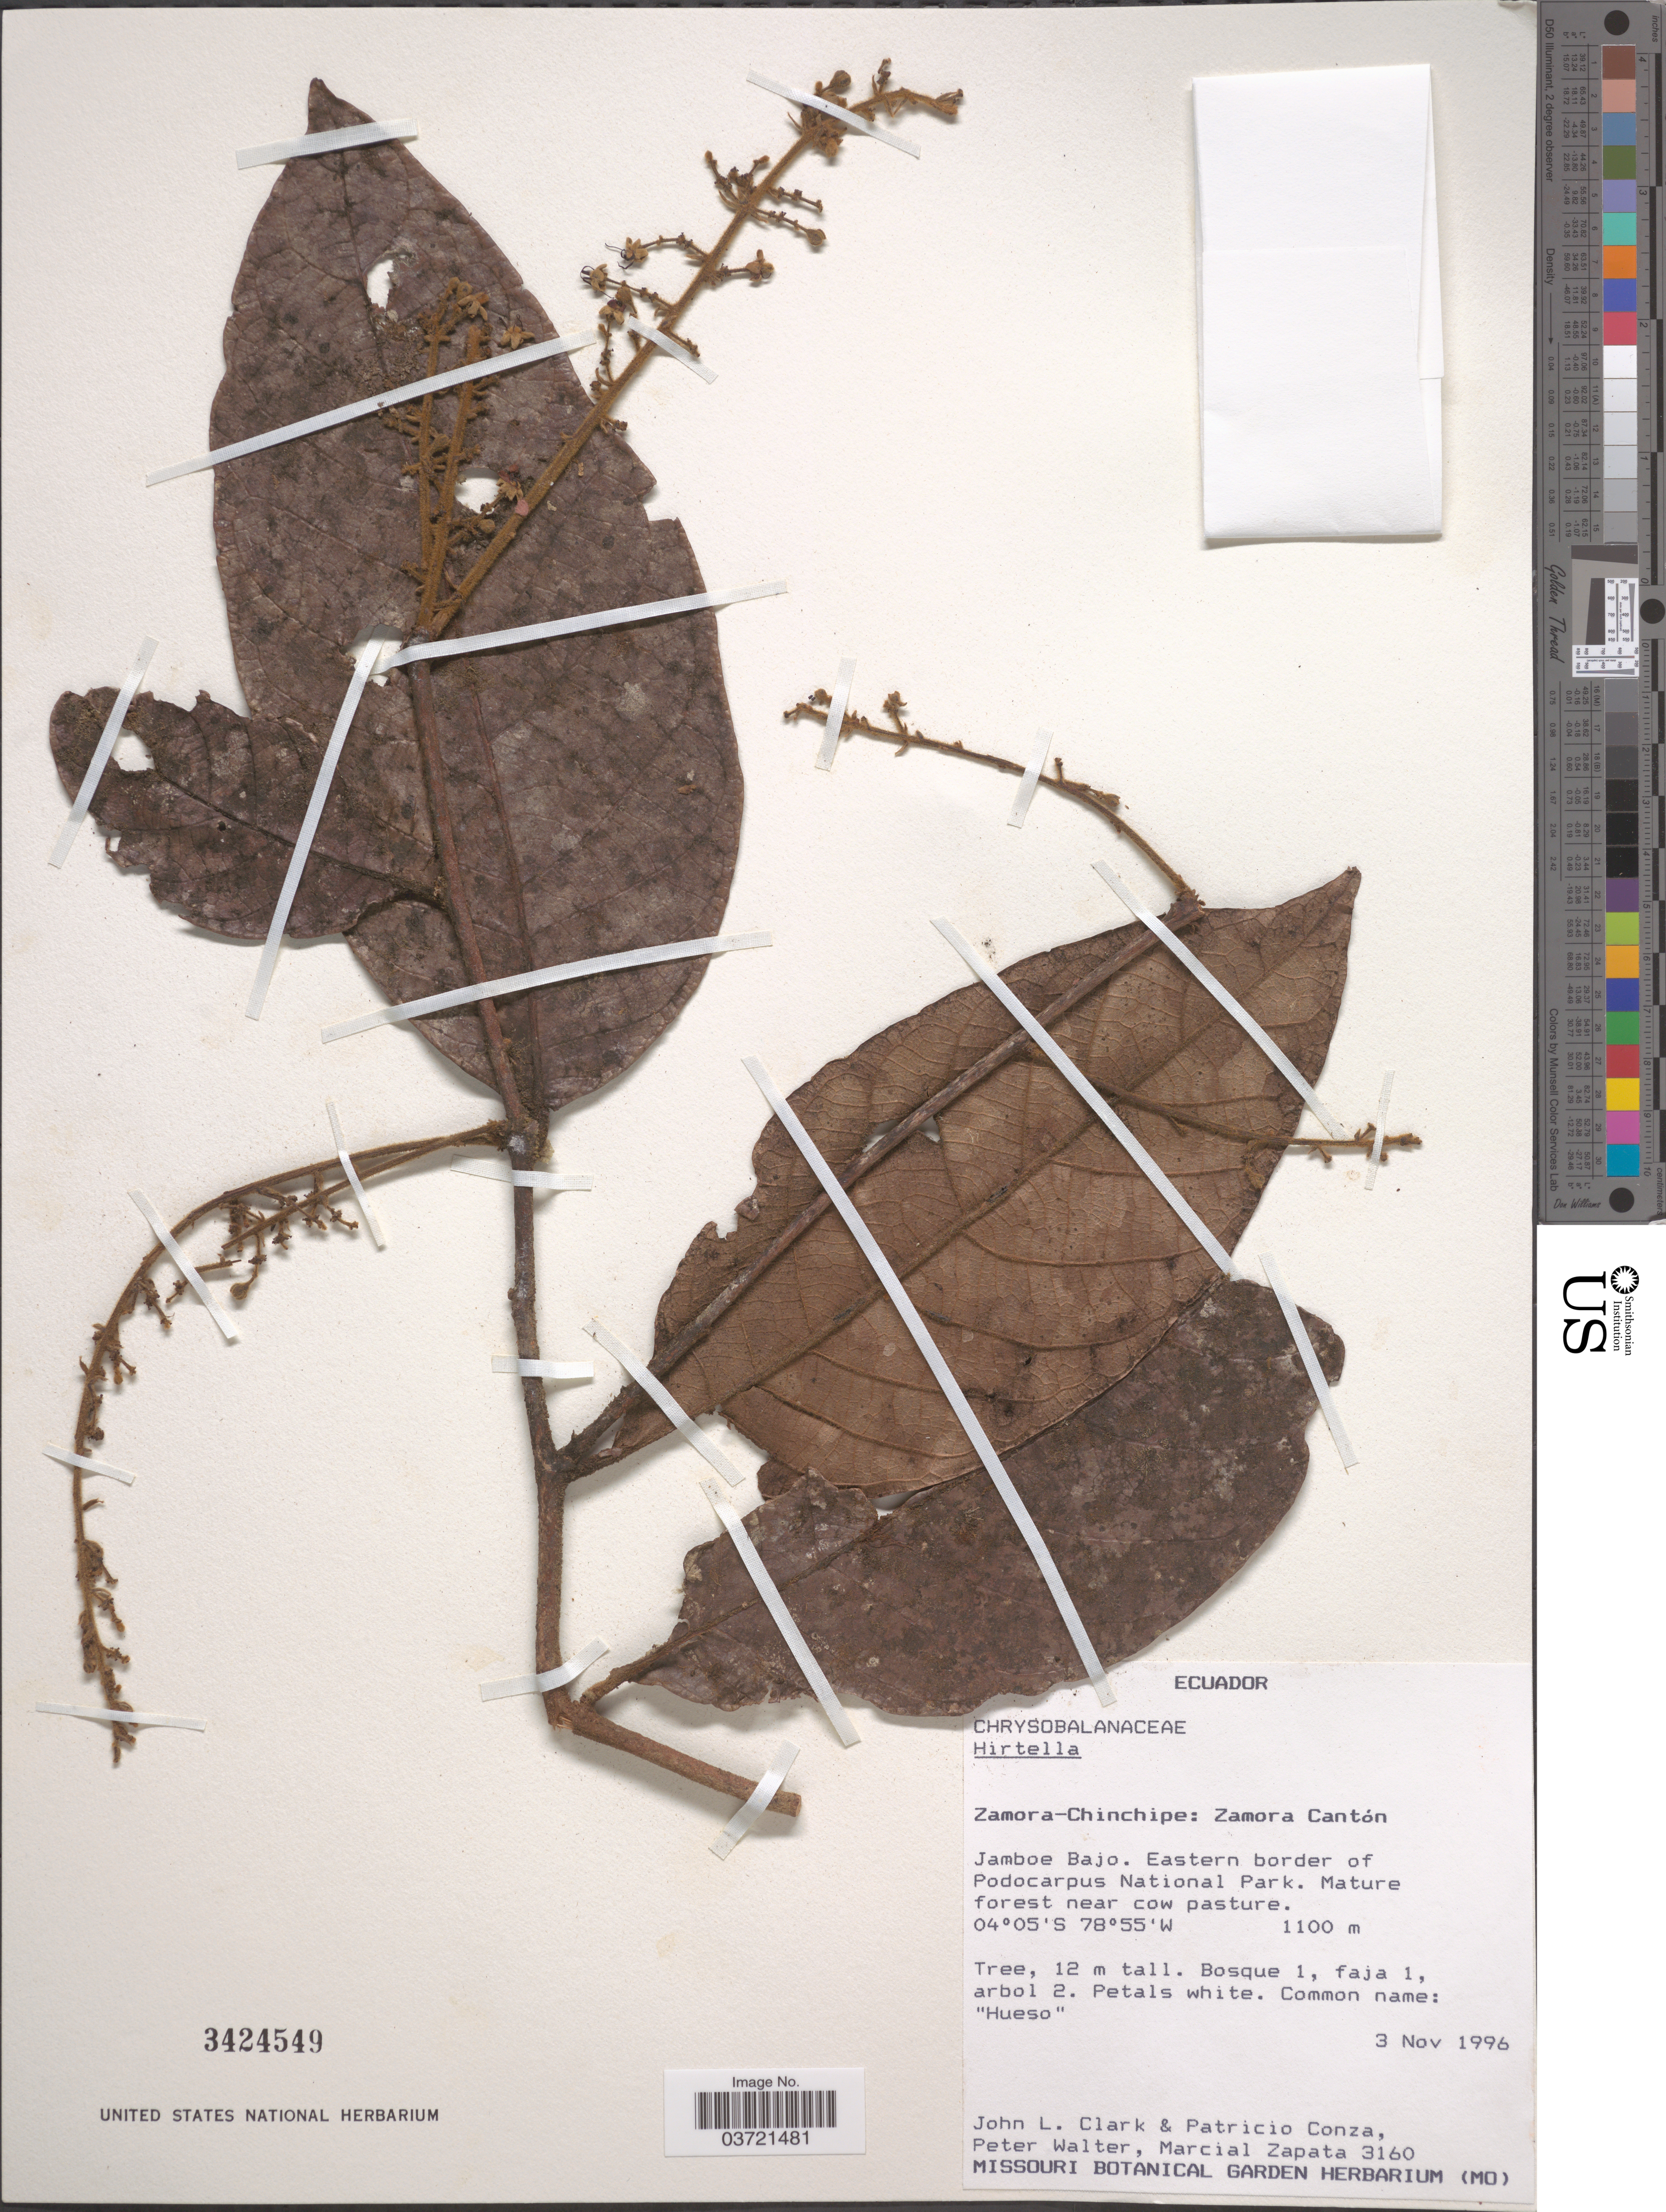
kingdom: Plantae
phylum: Tracheophyta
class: Magnoliopsida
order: Malpighiales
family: Chrysobalanaceae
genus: Hirtella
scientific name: Hirtella sp.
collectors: J. L. Clark, P. Conza, P. Walter & M. Zapata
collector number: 3160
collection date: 1996-11-03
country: Ecuador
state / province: Zamora-Chinchipe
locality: Zamora Cantón. Jamboe Bajo. Eastern border of Podocarpus National Park.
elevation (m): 1100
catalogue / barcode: US 3424549